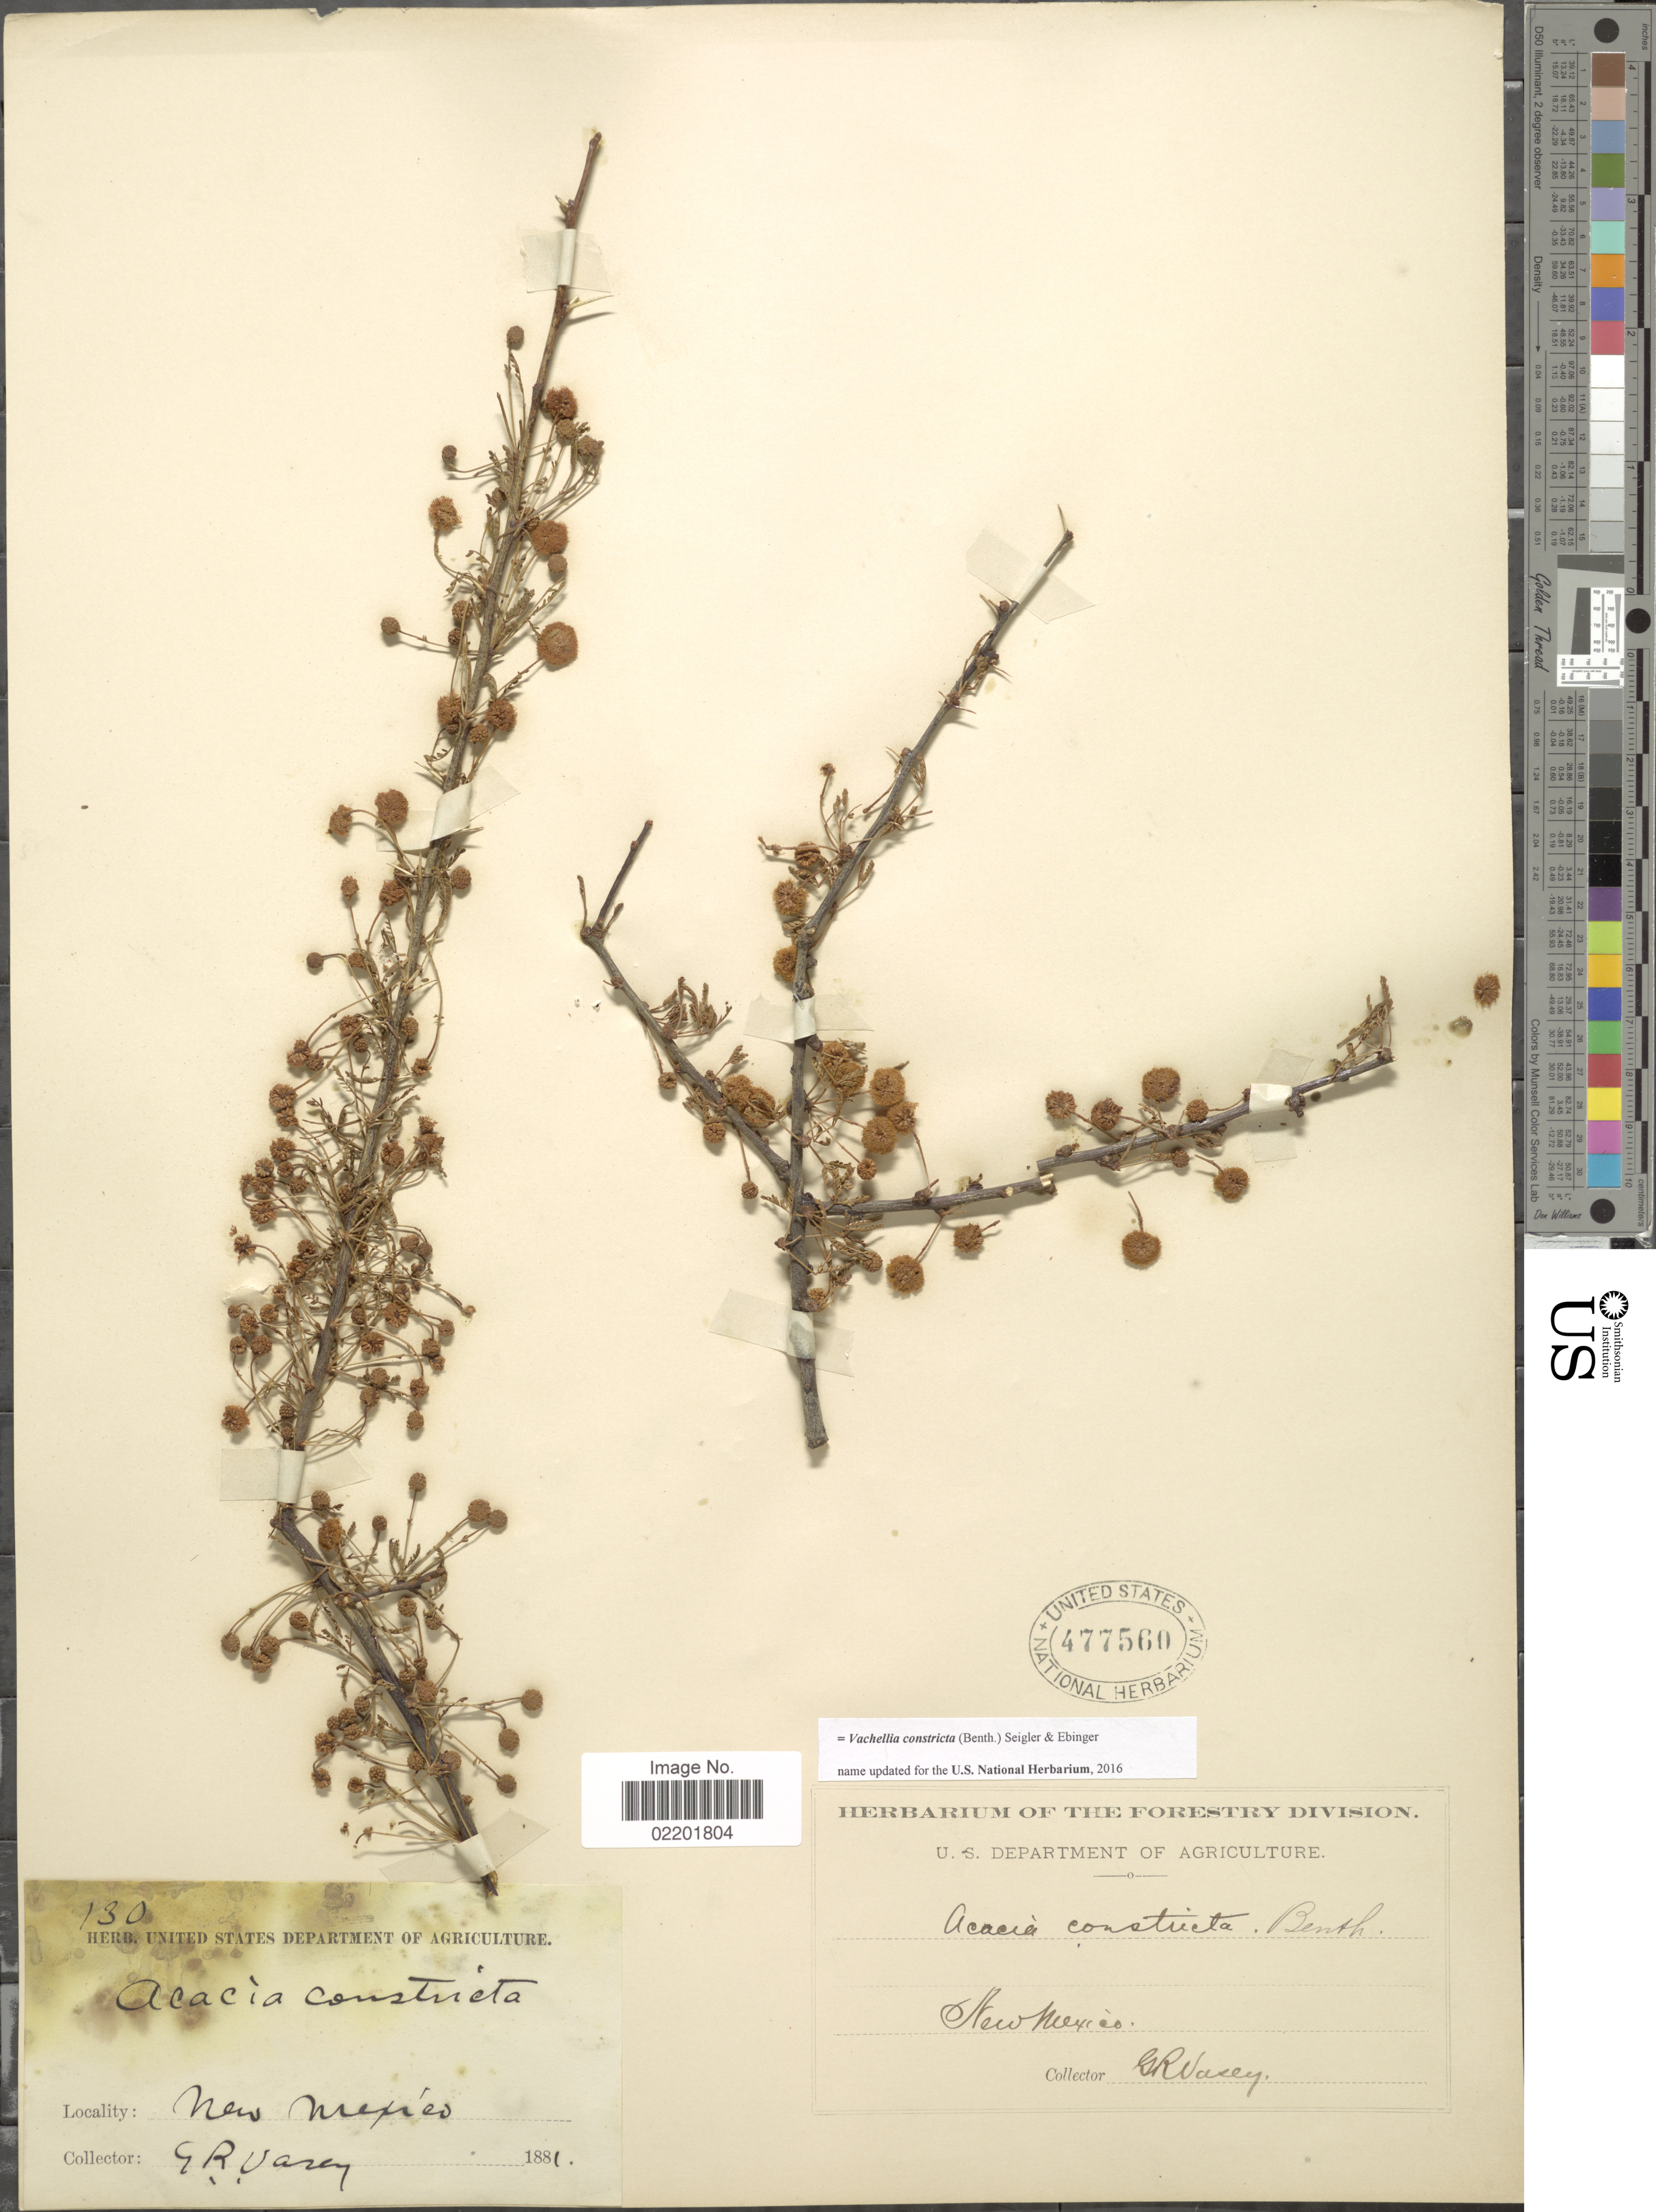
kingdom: Plantae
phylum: Tracheophyta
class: Magnoliopsida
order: Fabales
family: Fabaceae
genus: Vachellia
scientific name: Vachellia constricta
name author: (Benth.) Seigler & Ebinger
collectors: G. R. Vasey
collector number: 130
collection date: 1881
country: United States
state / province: New Mexico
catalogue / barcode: US 477560